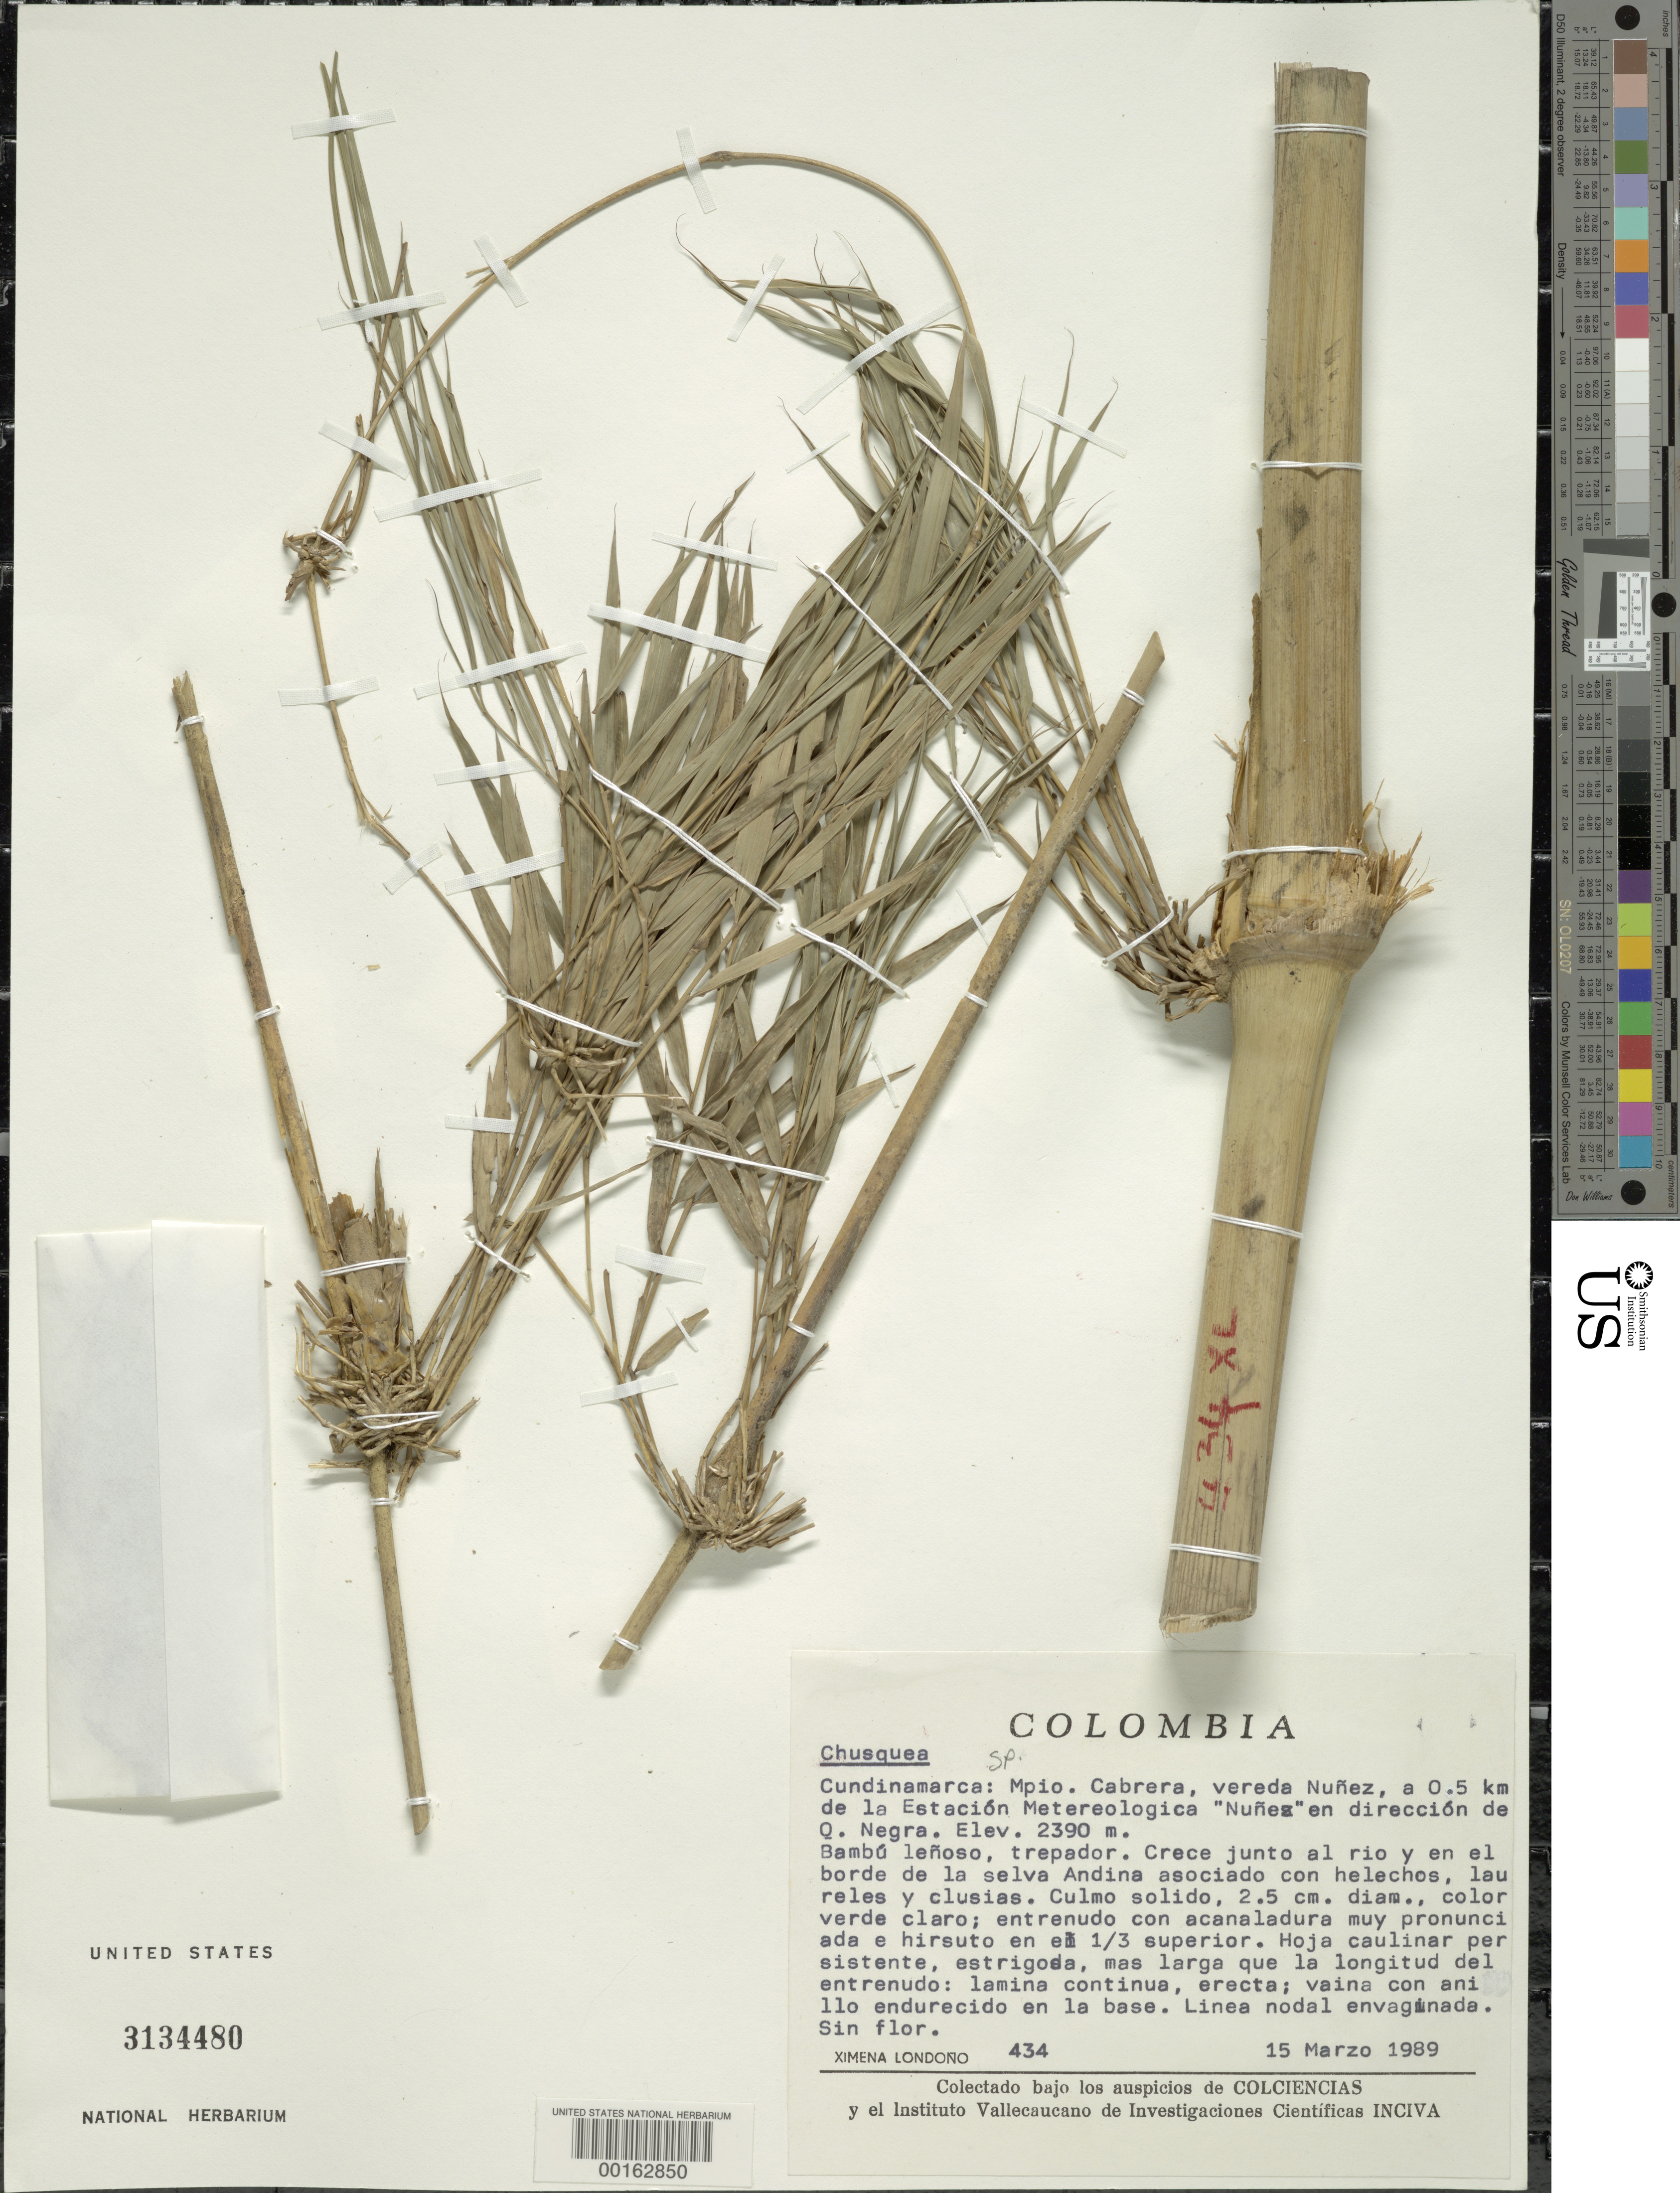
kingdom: Plantae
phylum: Tracheophyta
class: Liliopsida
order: Poales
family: Poaceae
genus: Chusquea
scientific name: Chusquea sp.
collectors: X. Londoño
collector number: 434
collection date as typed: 15 Mar 1989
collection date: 1989-03-15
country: Colombia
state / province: Cundinamarca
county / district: Cabrera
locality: Vereda Nunez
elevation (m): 2390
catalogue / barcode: US 3134480